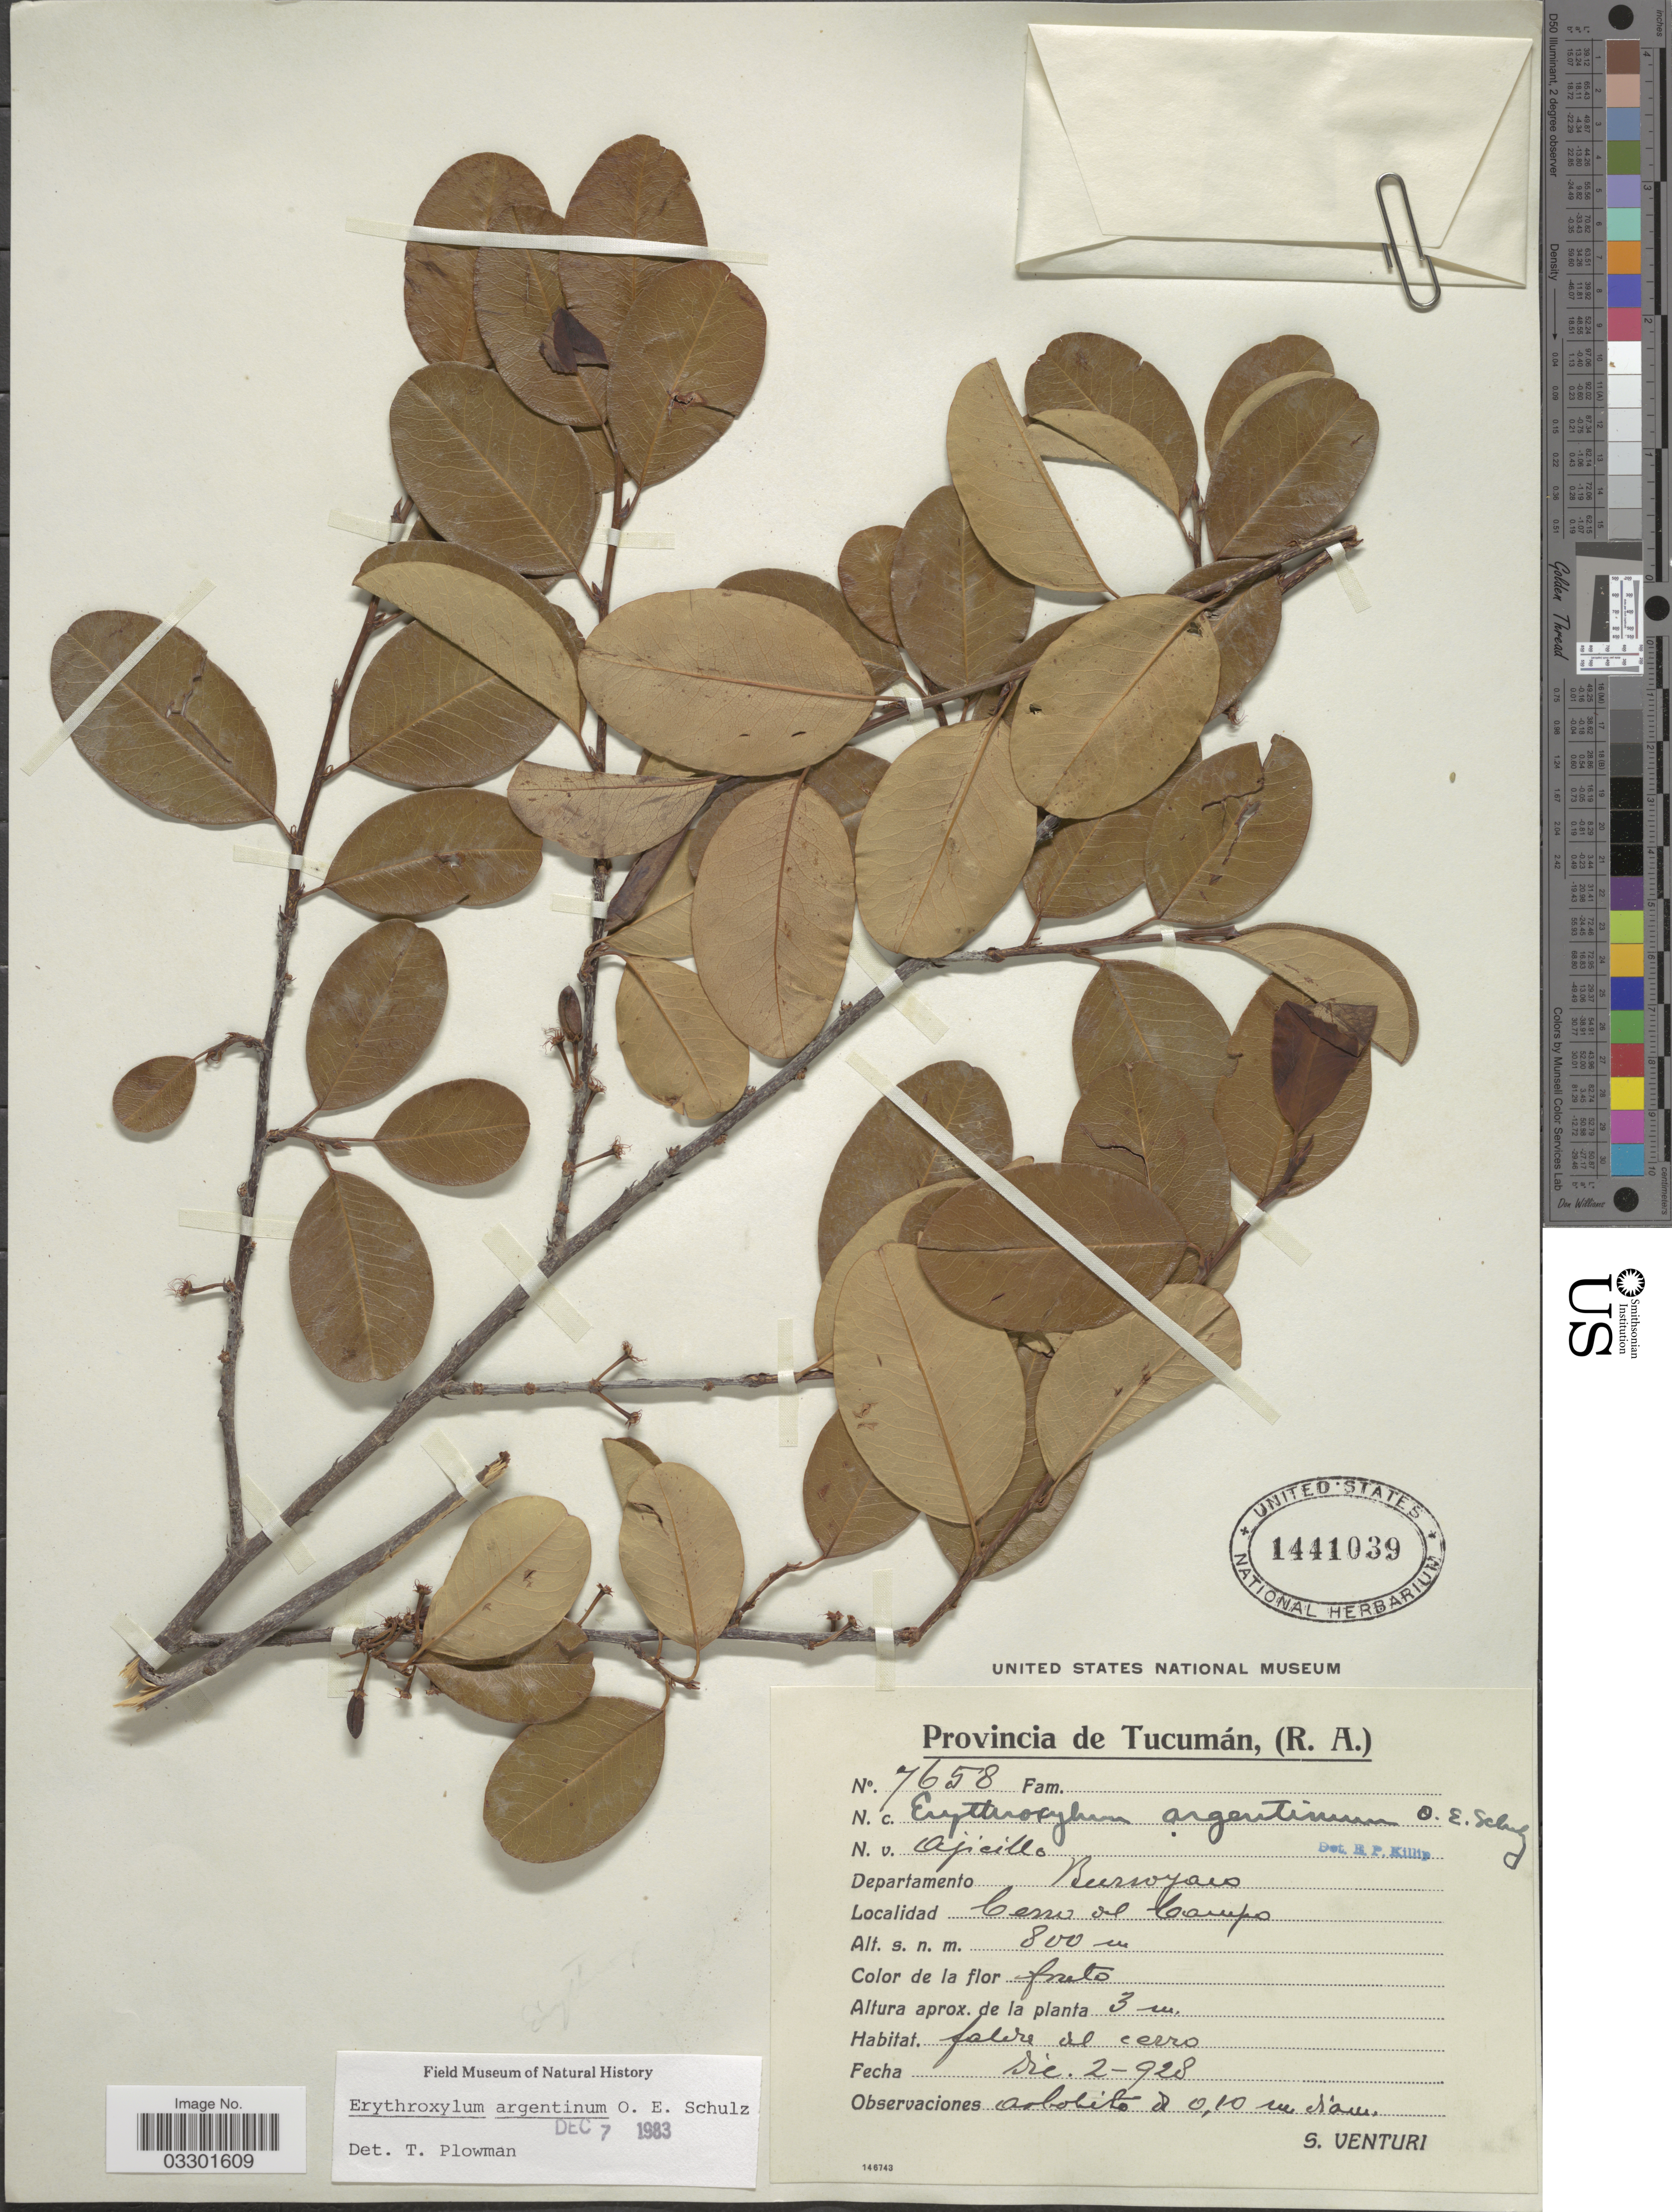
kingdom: Plantae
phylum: Tracheophyta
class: Magnoliopsida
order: Malpighiales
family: Erythroxylaceae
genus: Erythroxylum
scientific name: Erythroxylum argentinum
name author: O.E. Schulz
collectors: S. Venturi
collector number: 7658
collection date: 1928-12-02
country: Argentina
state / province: Tucuman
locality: Departamento: Burroyaco. Cerro del Campo.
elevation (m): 800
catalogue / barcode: US 1441039